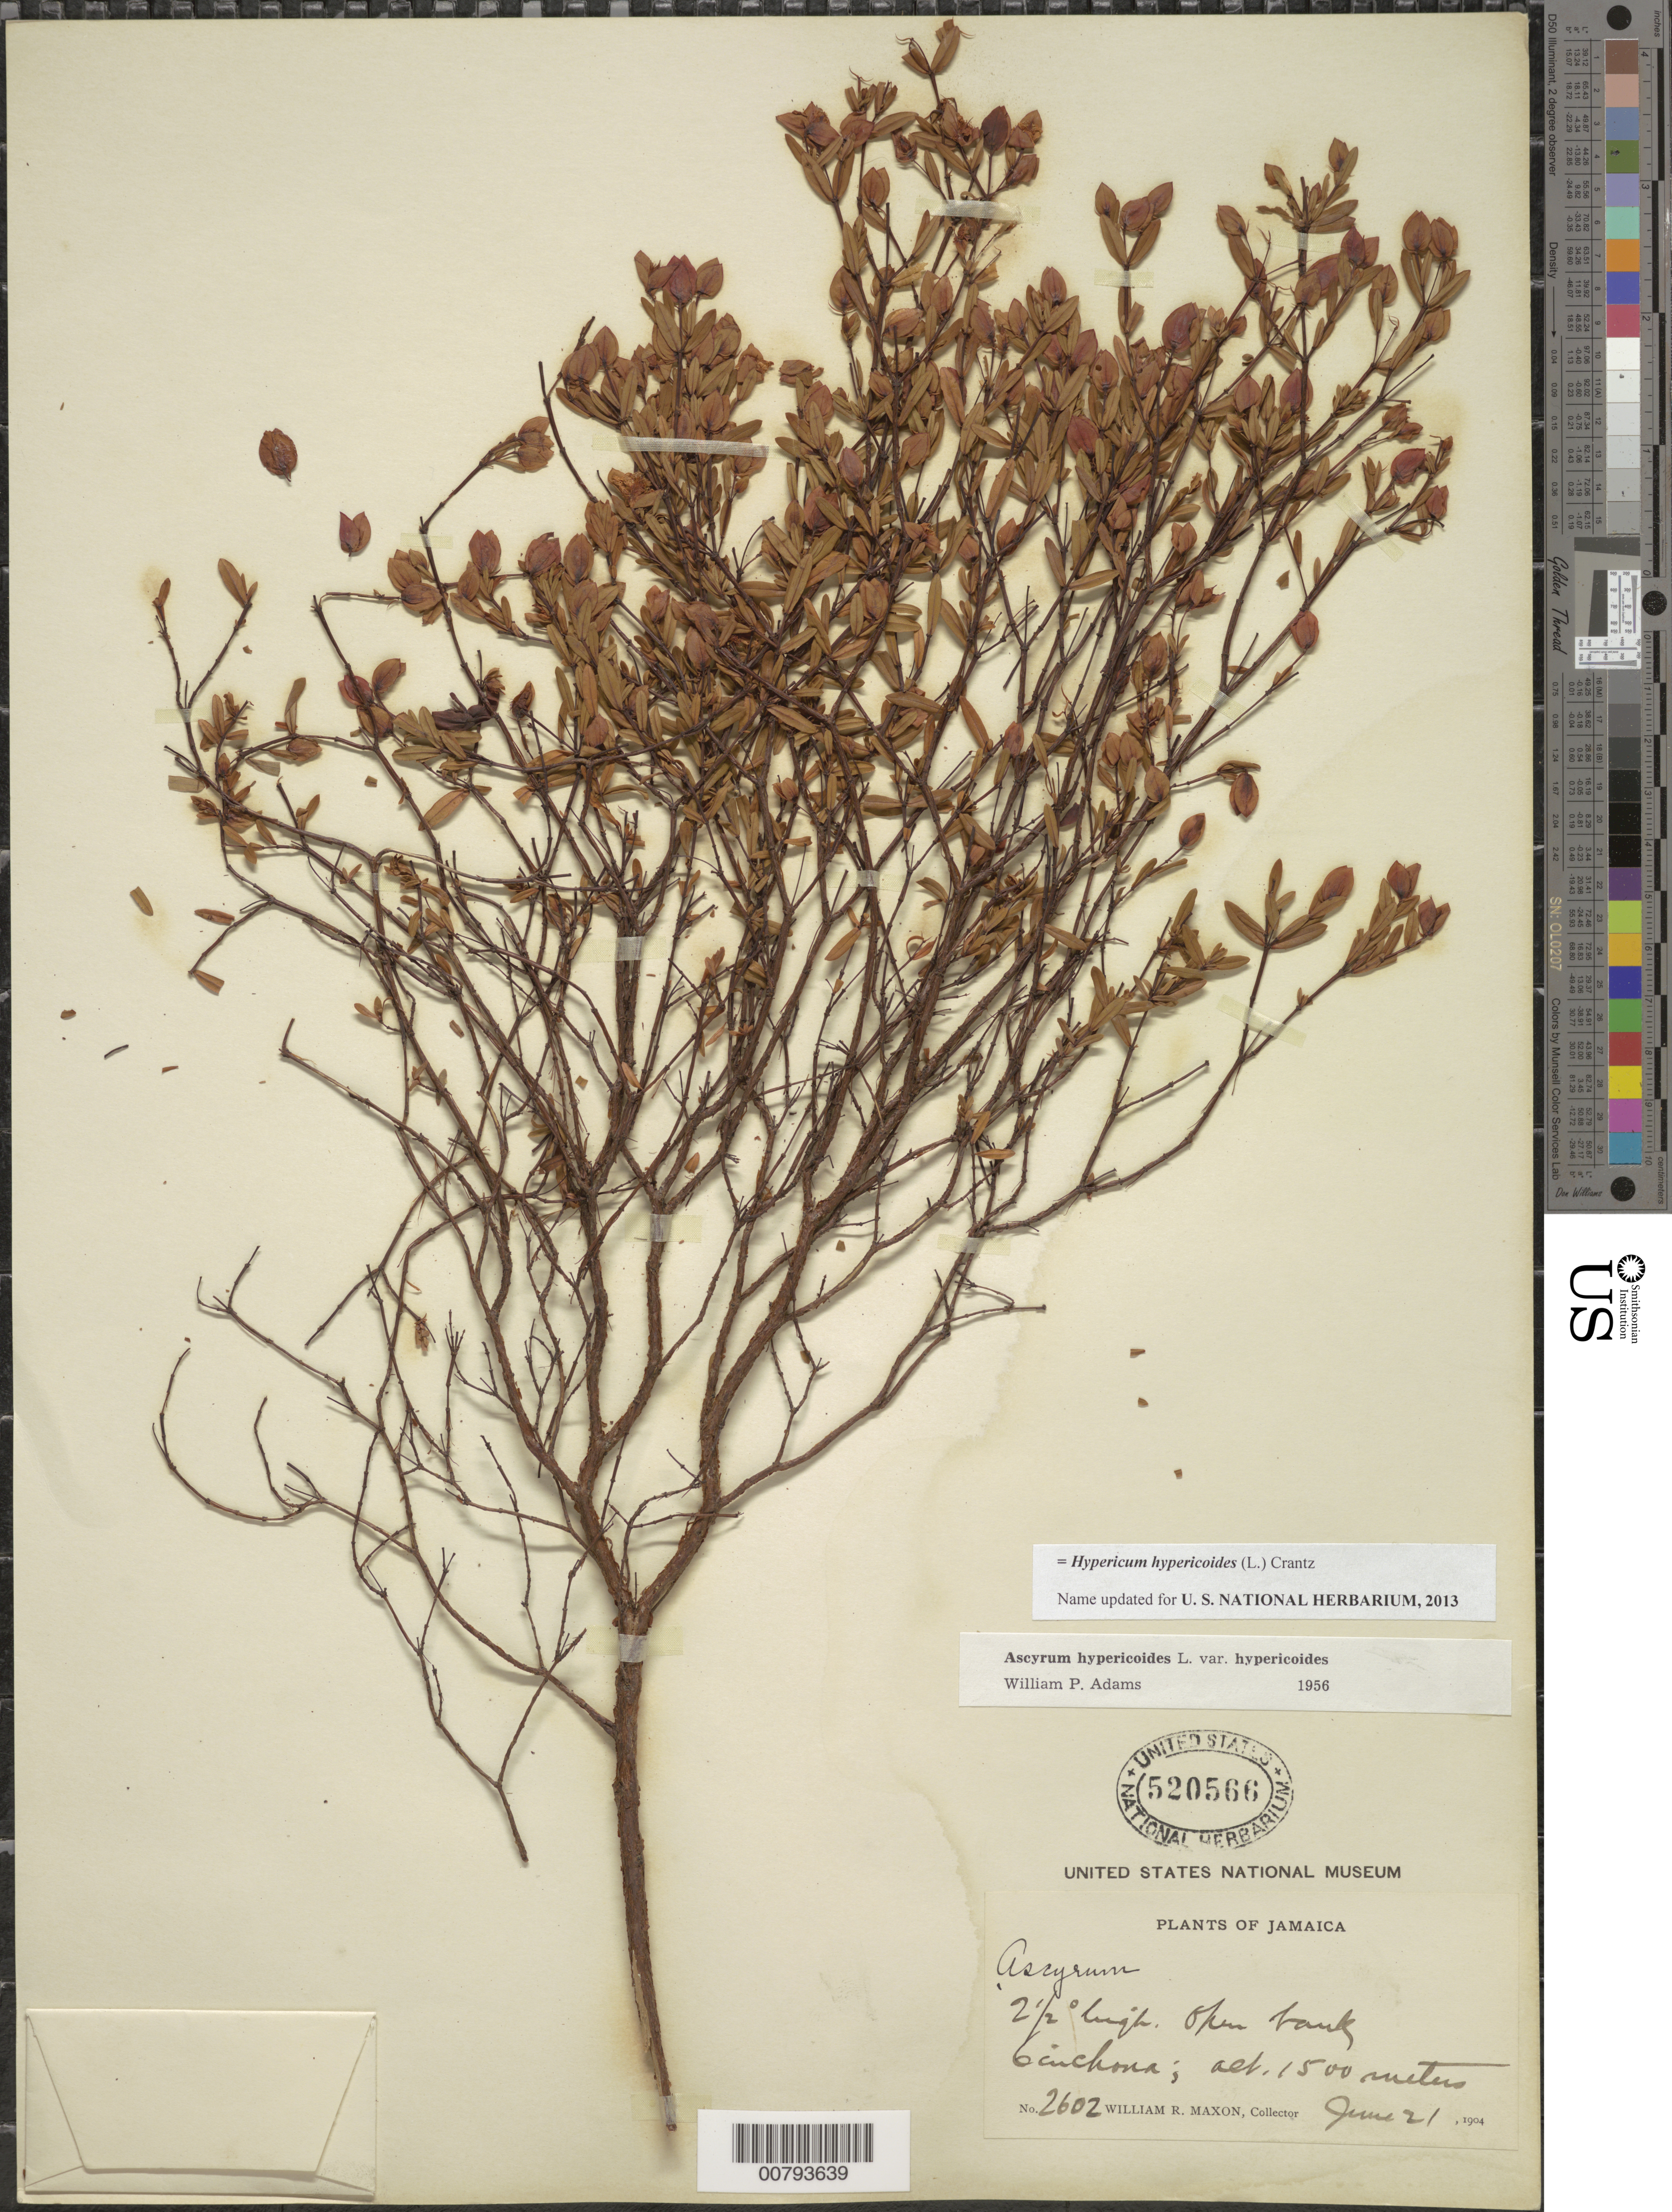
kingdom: Plantae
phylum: Tracheophyta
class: Magnoliopsida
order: Malpighiales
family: Hypericaceae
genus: Hypericum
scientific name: Hypericum hypericoides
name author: (L.) Crantz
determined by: Adams, W. P.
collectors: W. R. Maxon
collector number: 2602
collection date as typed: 21 Jun 1904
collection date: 1904-06-21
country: Jamaica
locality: Cinchona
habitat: Open bank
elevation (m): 1500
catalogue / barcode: US 520566